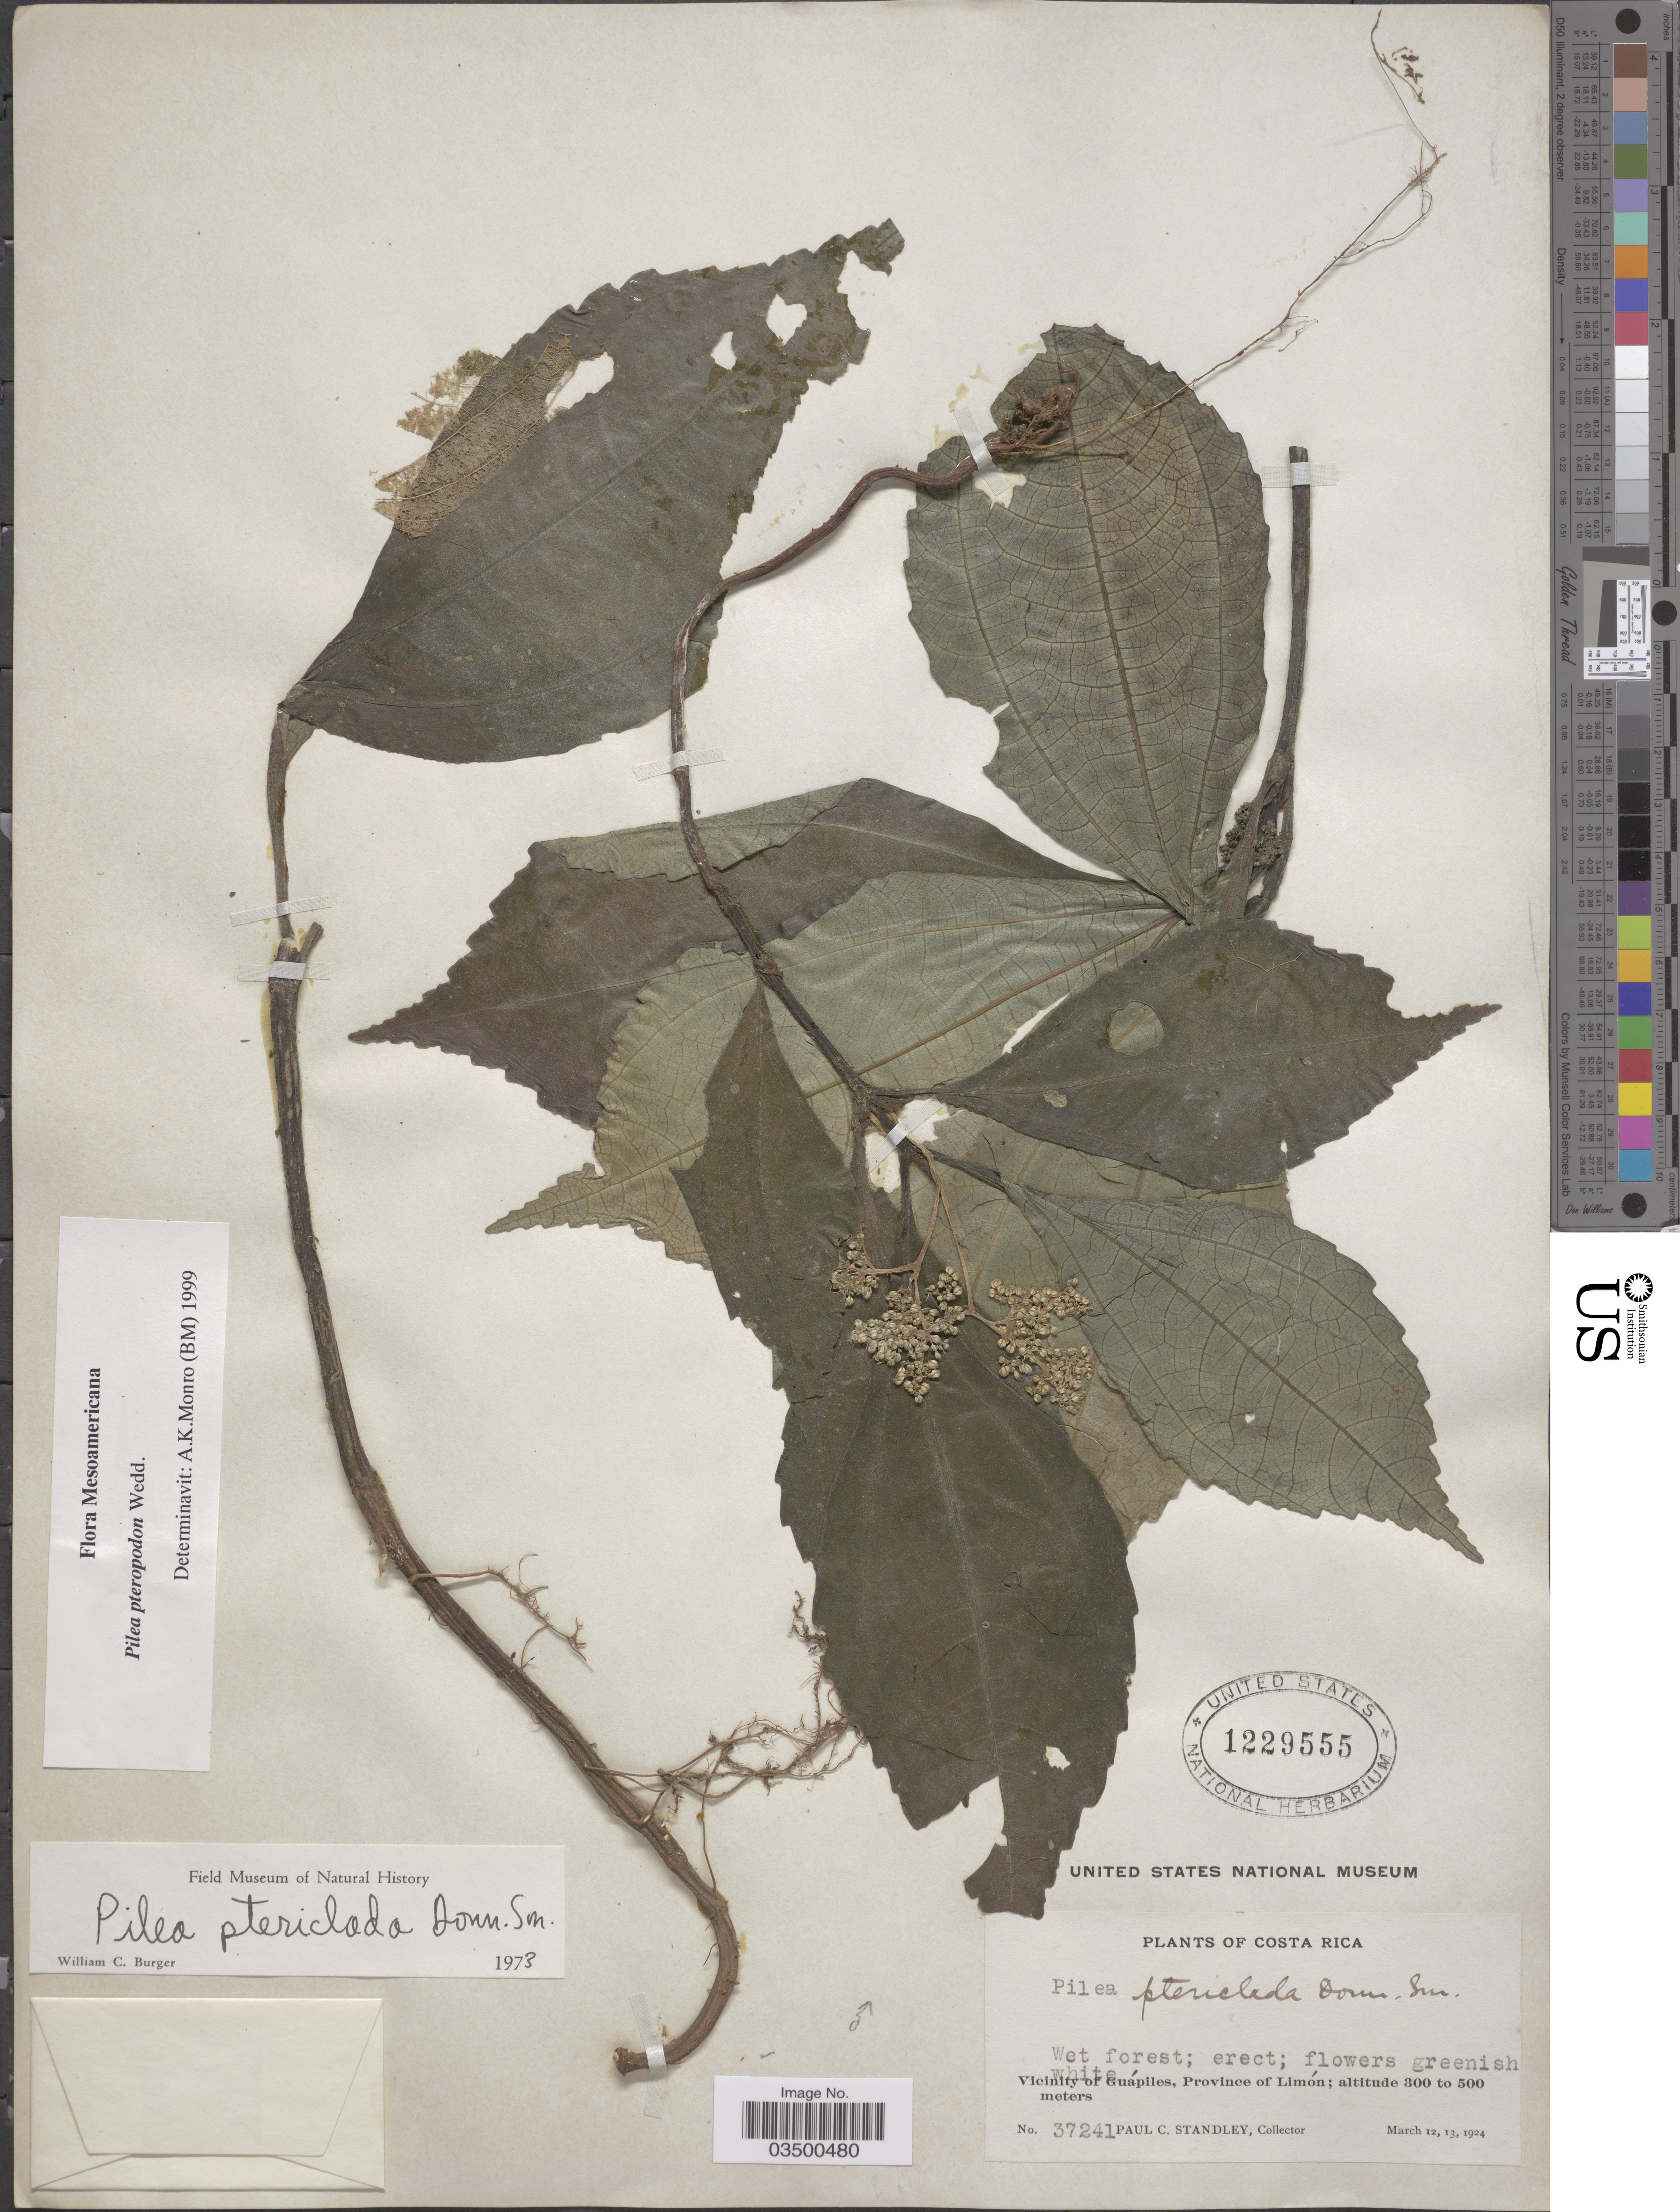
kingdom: Plantae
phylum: Tracheophyta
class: Magnoliopsida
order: Rosales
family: Urticaceae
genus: Pilea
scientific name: Pilea pteropodon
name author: Wedd.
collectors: P. C. Standley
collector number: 37241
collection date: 1924-03-12/1924-03-13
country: Costa Rica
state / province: Limón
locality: Vicinity of Guápiles, Province of Limón.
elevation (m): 300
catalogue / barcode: US 1229555